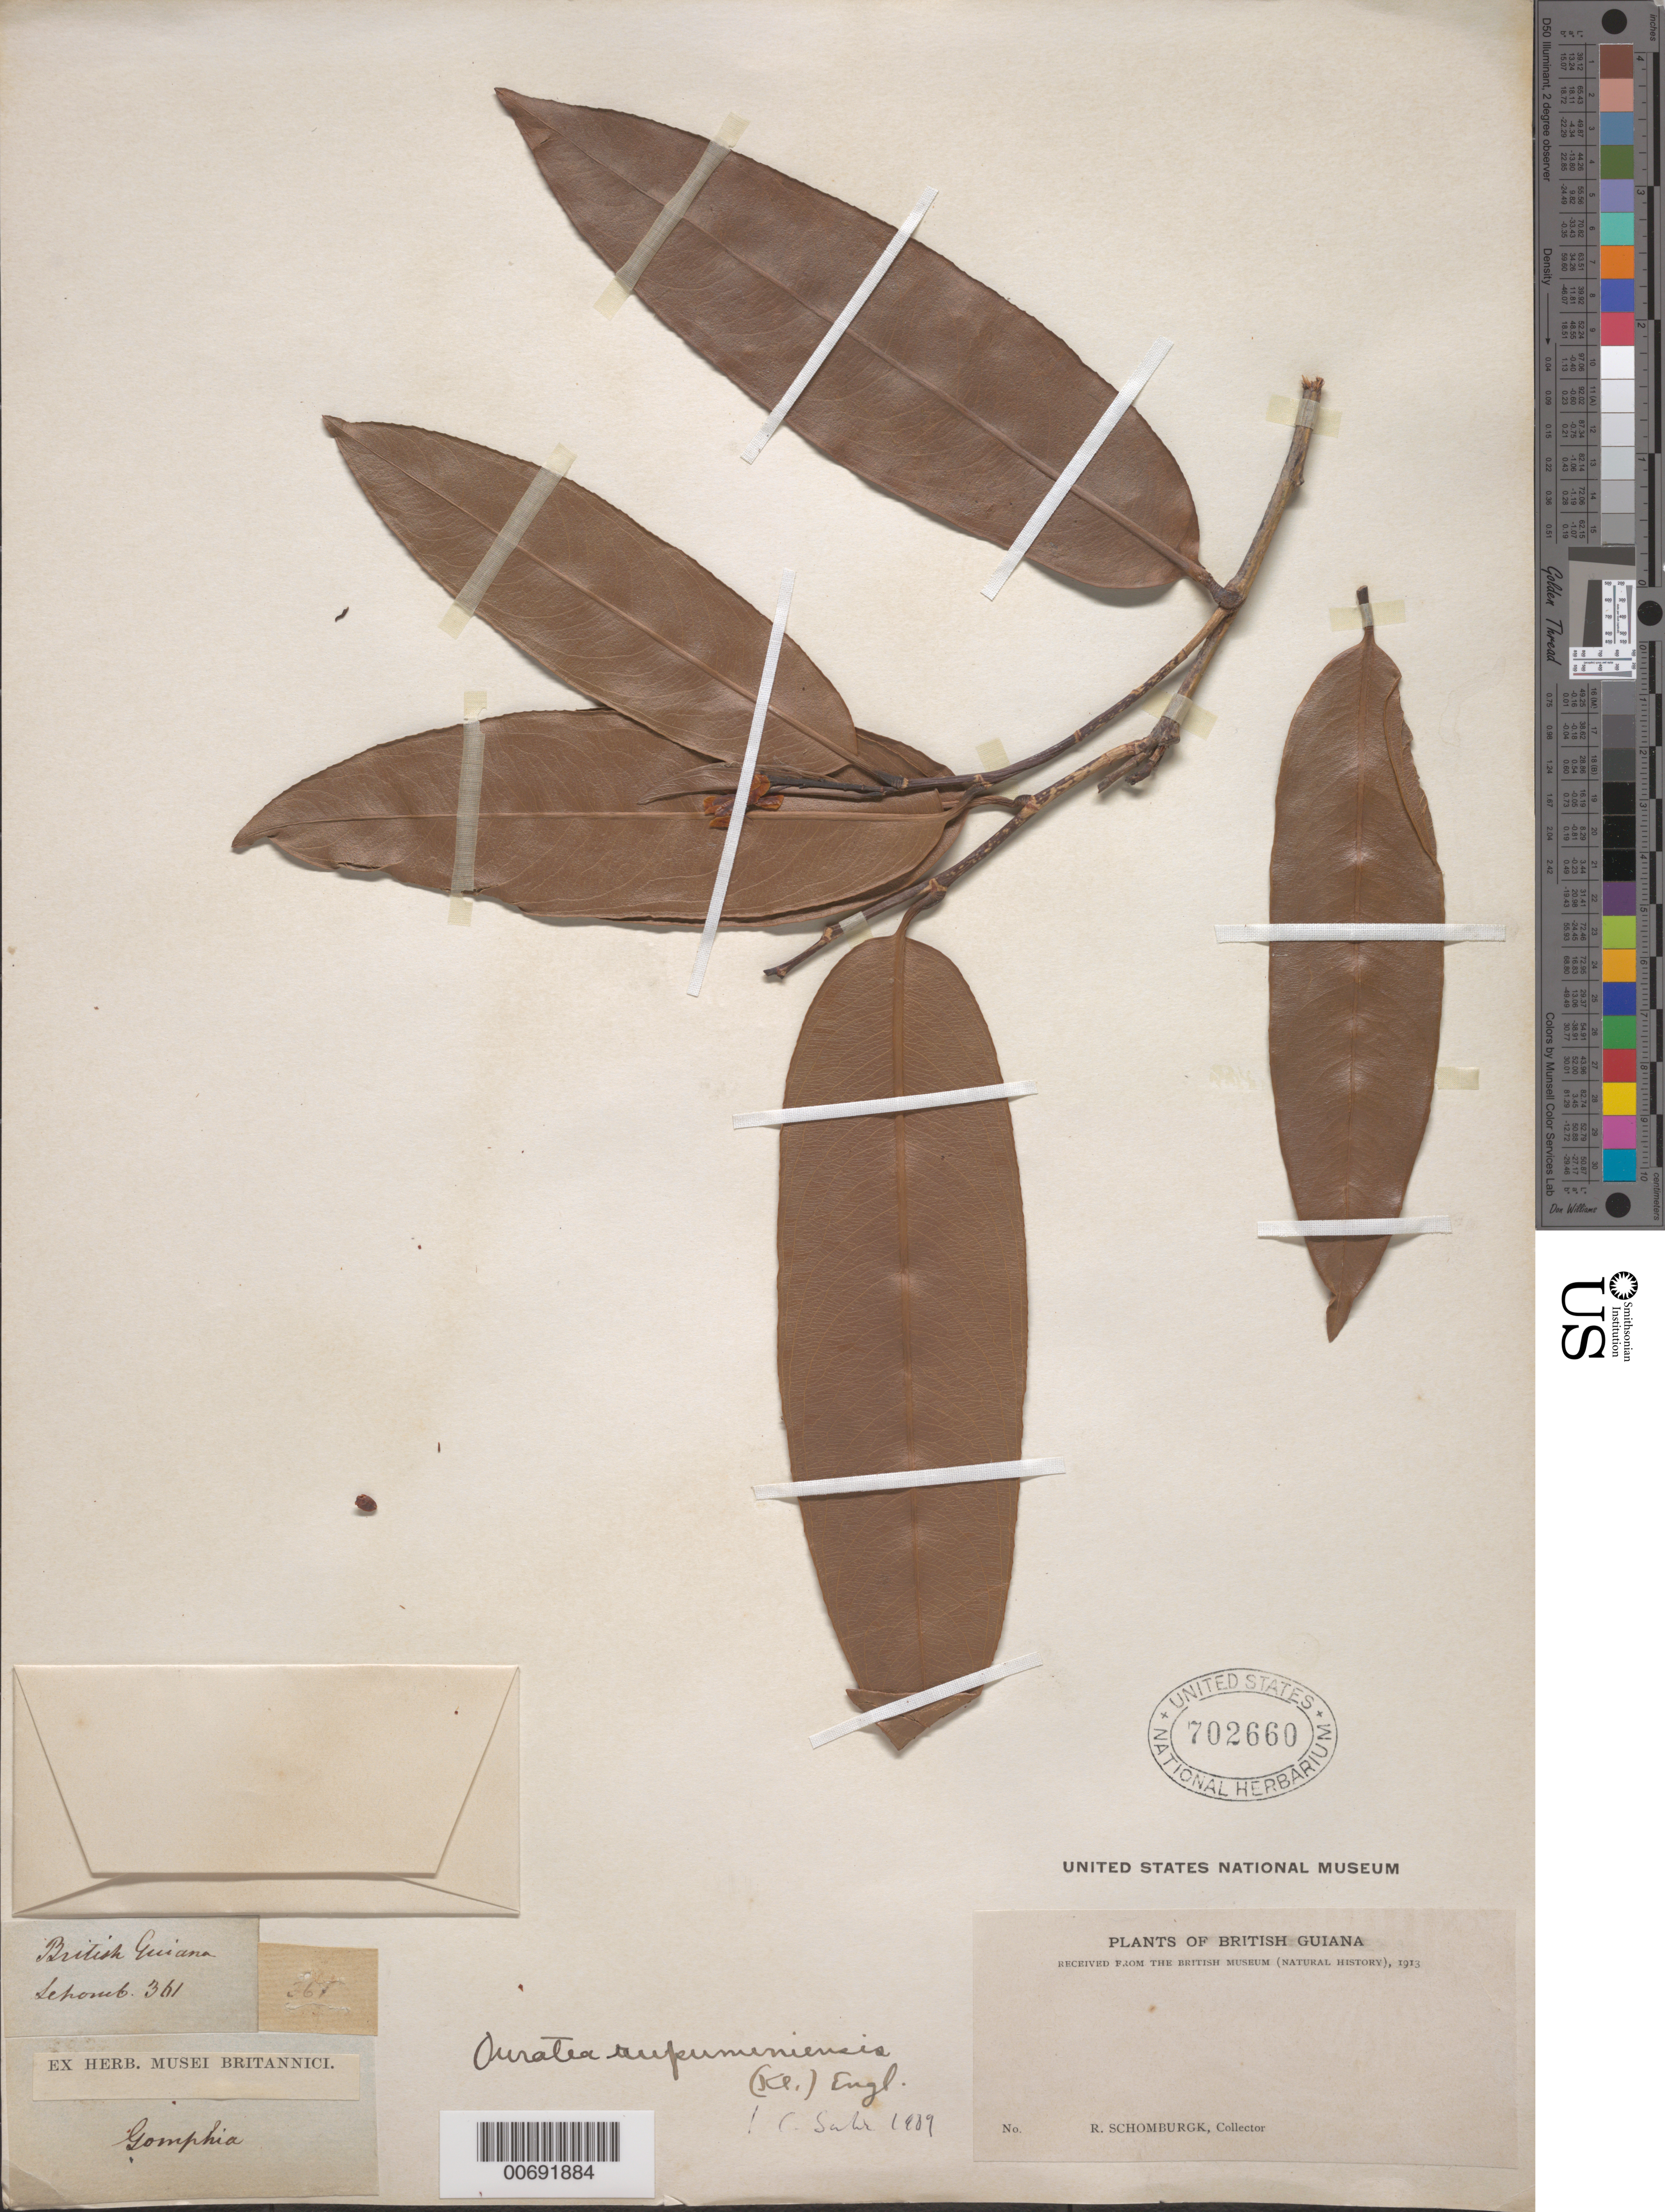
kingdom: Plantae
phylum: Tracheophyta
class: Magnoliopsida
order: Malpighiales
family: Ochnaceae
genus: Ouratea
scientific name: Ouratea roraimae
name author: Engl.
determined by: Sastre, C. H. L.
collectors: R. H. Schomburgk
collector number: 361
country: Guyana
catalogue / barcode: US 702660